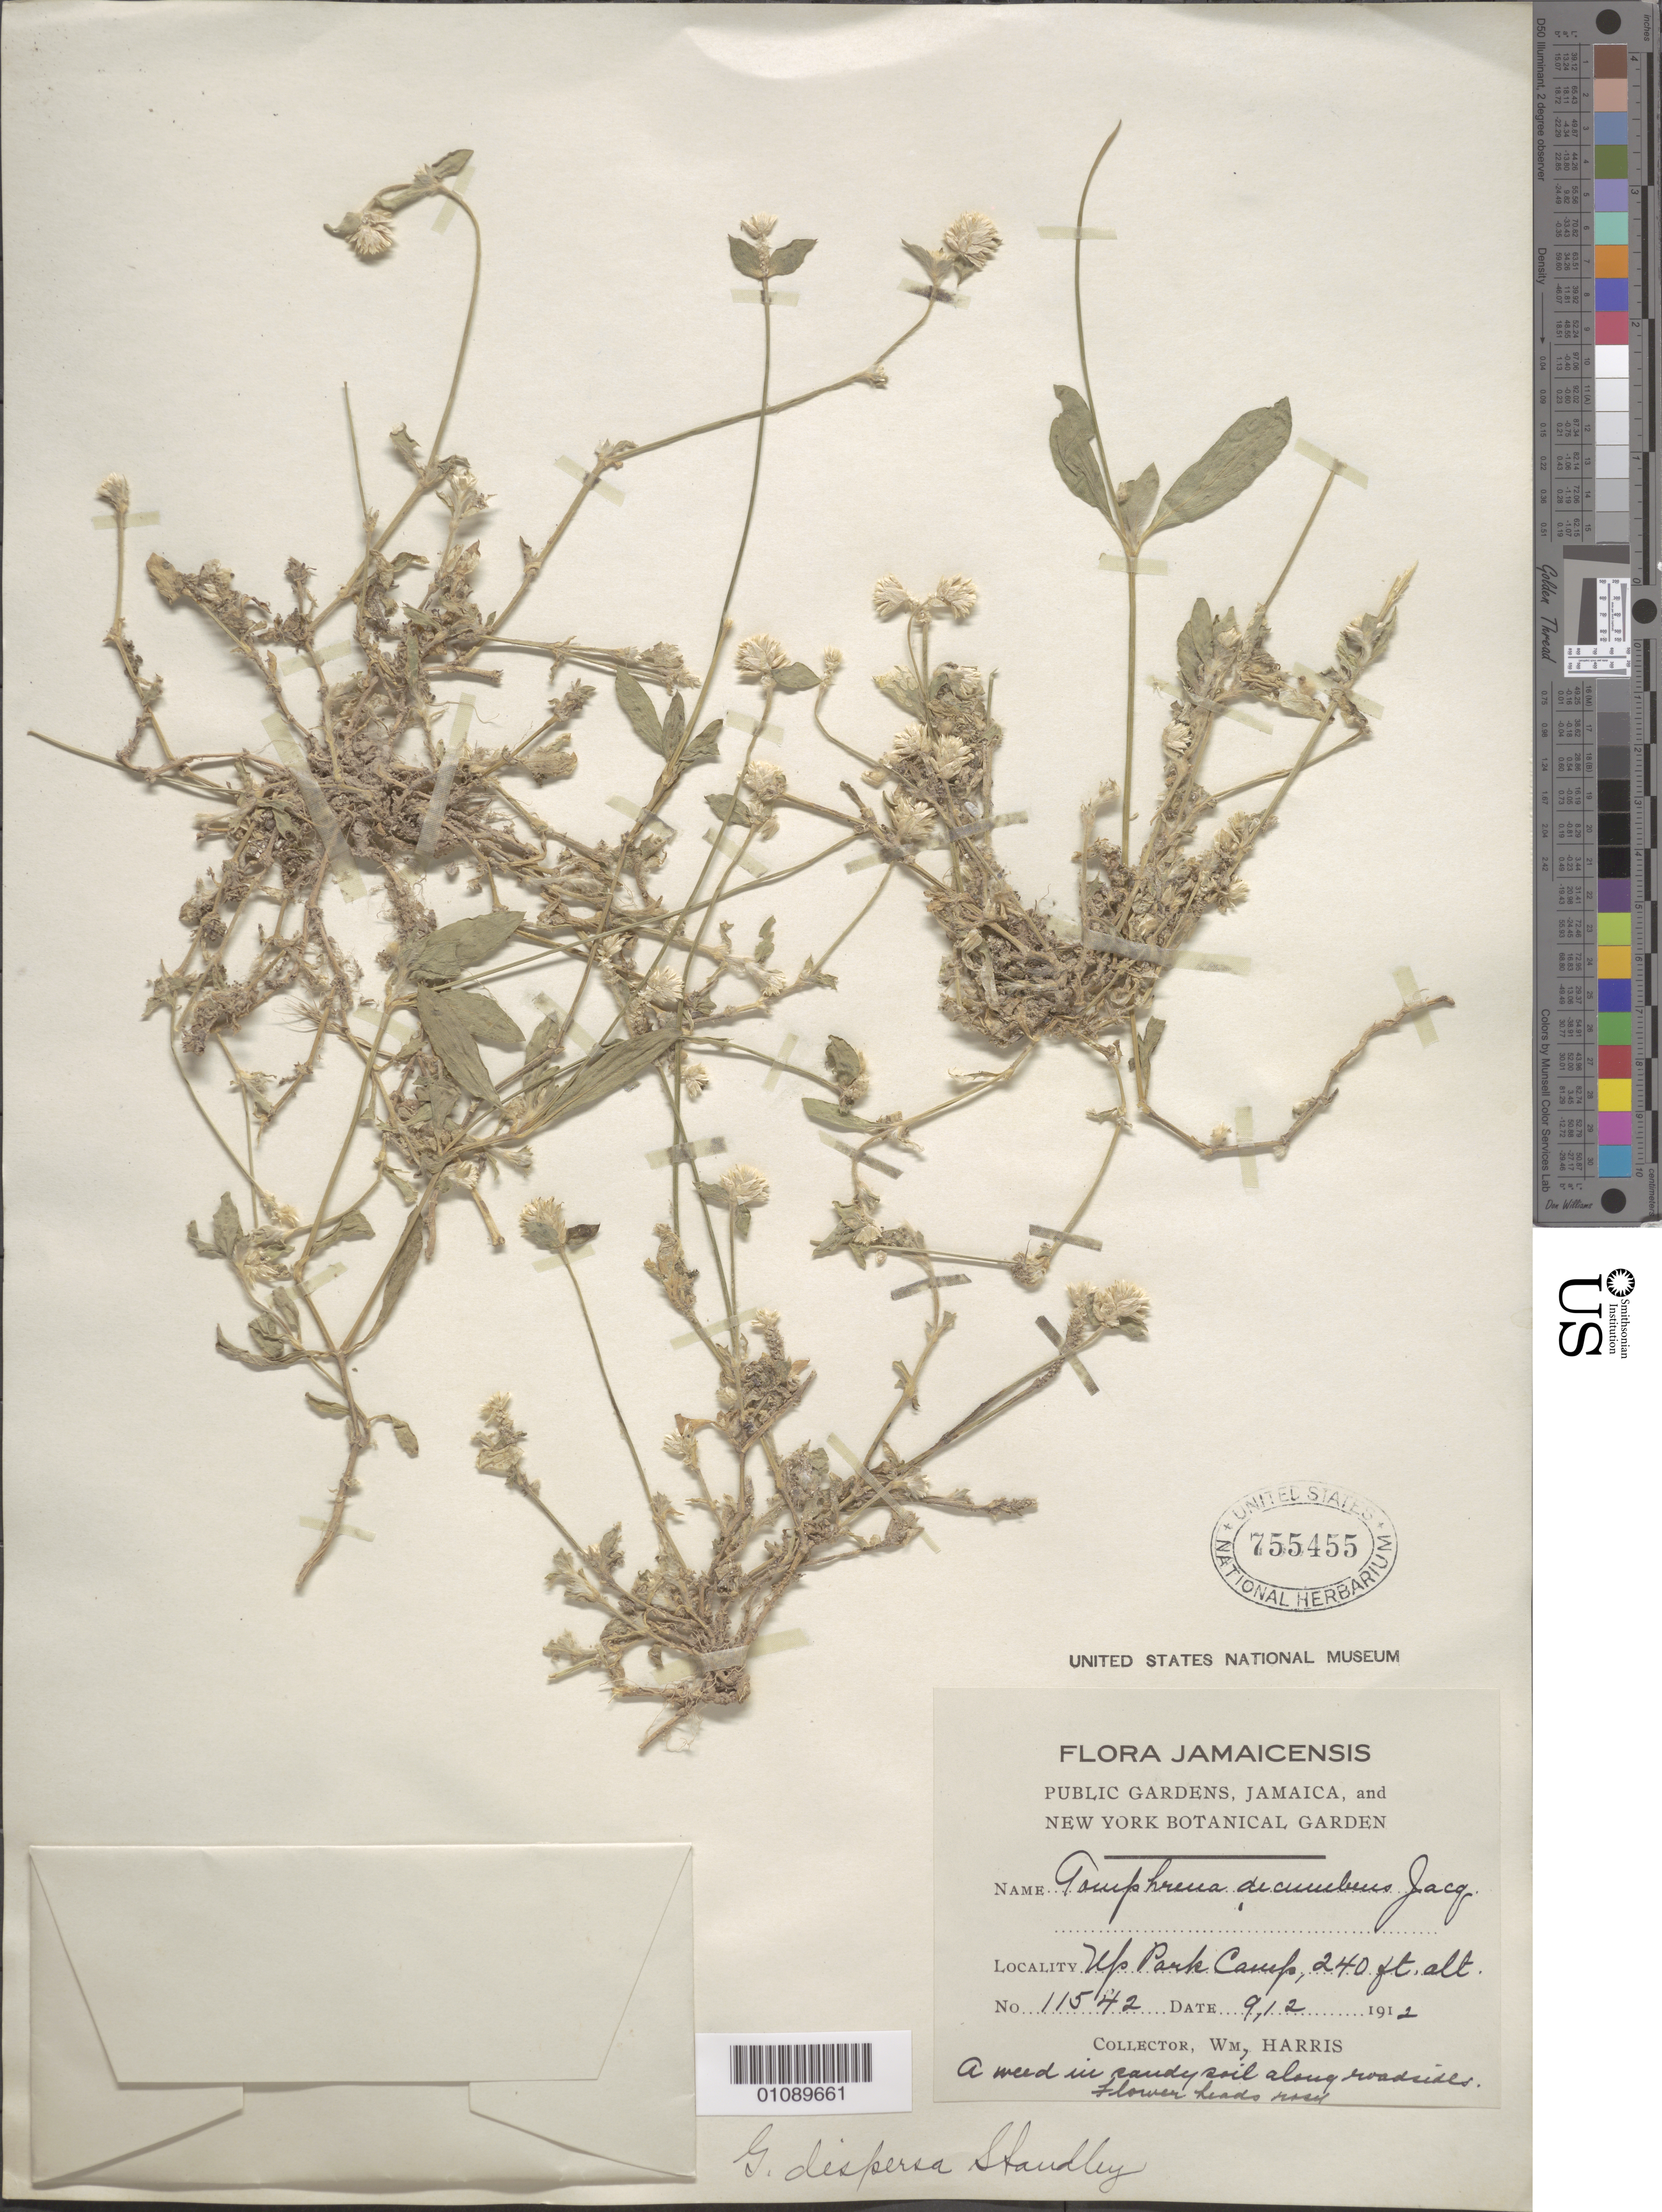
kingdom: Plantae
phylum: Tracheophyta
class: Magnoliopsida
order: Caryophyllales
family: Amaranthaceae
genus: Gomphrena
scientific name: Gomphrena dispersa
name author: Standl.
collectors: W. Harris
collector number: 11542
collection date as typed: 12 Sep 1912 or 09 Dec 1912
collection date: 1912-09-12 or 1912-12-09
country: Jamaica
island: Jamaica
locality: Up Park Camp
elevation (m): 73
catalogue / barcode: US 755455